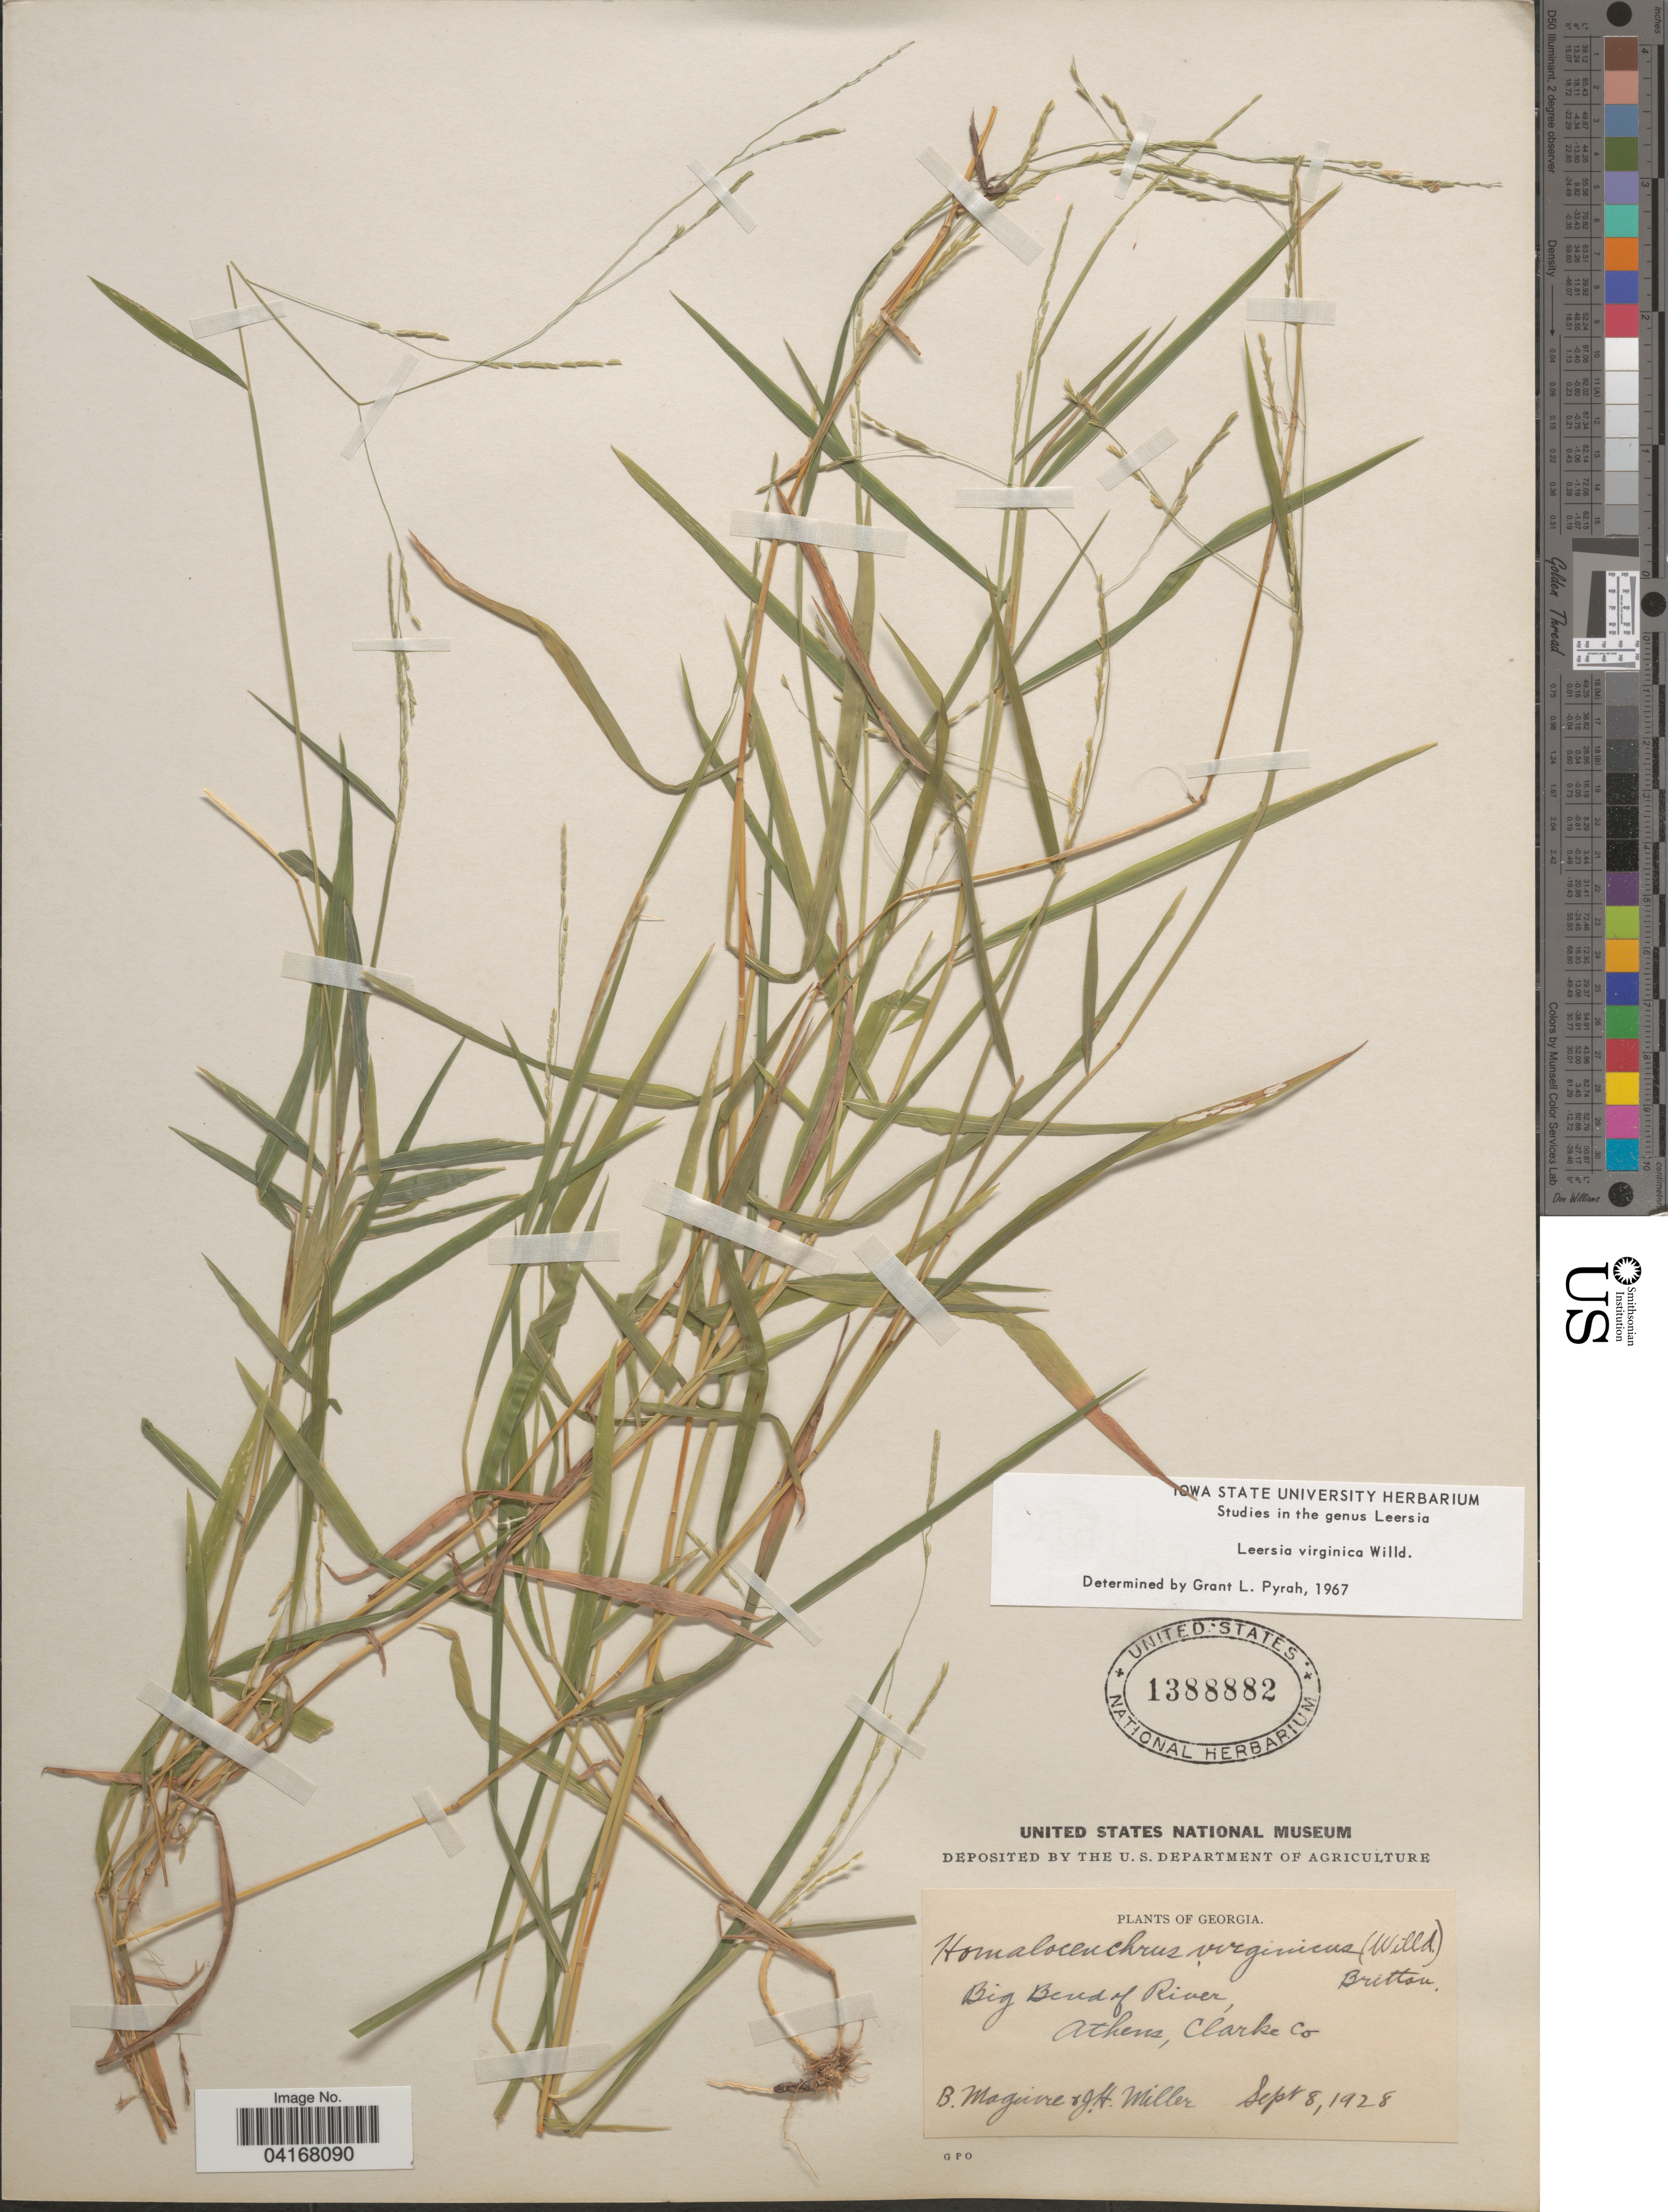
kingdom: Plantae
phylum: Tracheophyta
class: Liliopsida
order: Poales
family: Poaceae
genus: Leersia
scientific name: Leersia virginica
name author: Willd.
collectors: B. Maguire & J. H. Miller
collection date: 1928-09-08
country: United States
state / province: Georgia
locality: Big Bend of River, Athens, Clarke Co.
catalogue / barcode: US 1388882